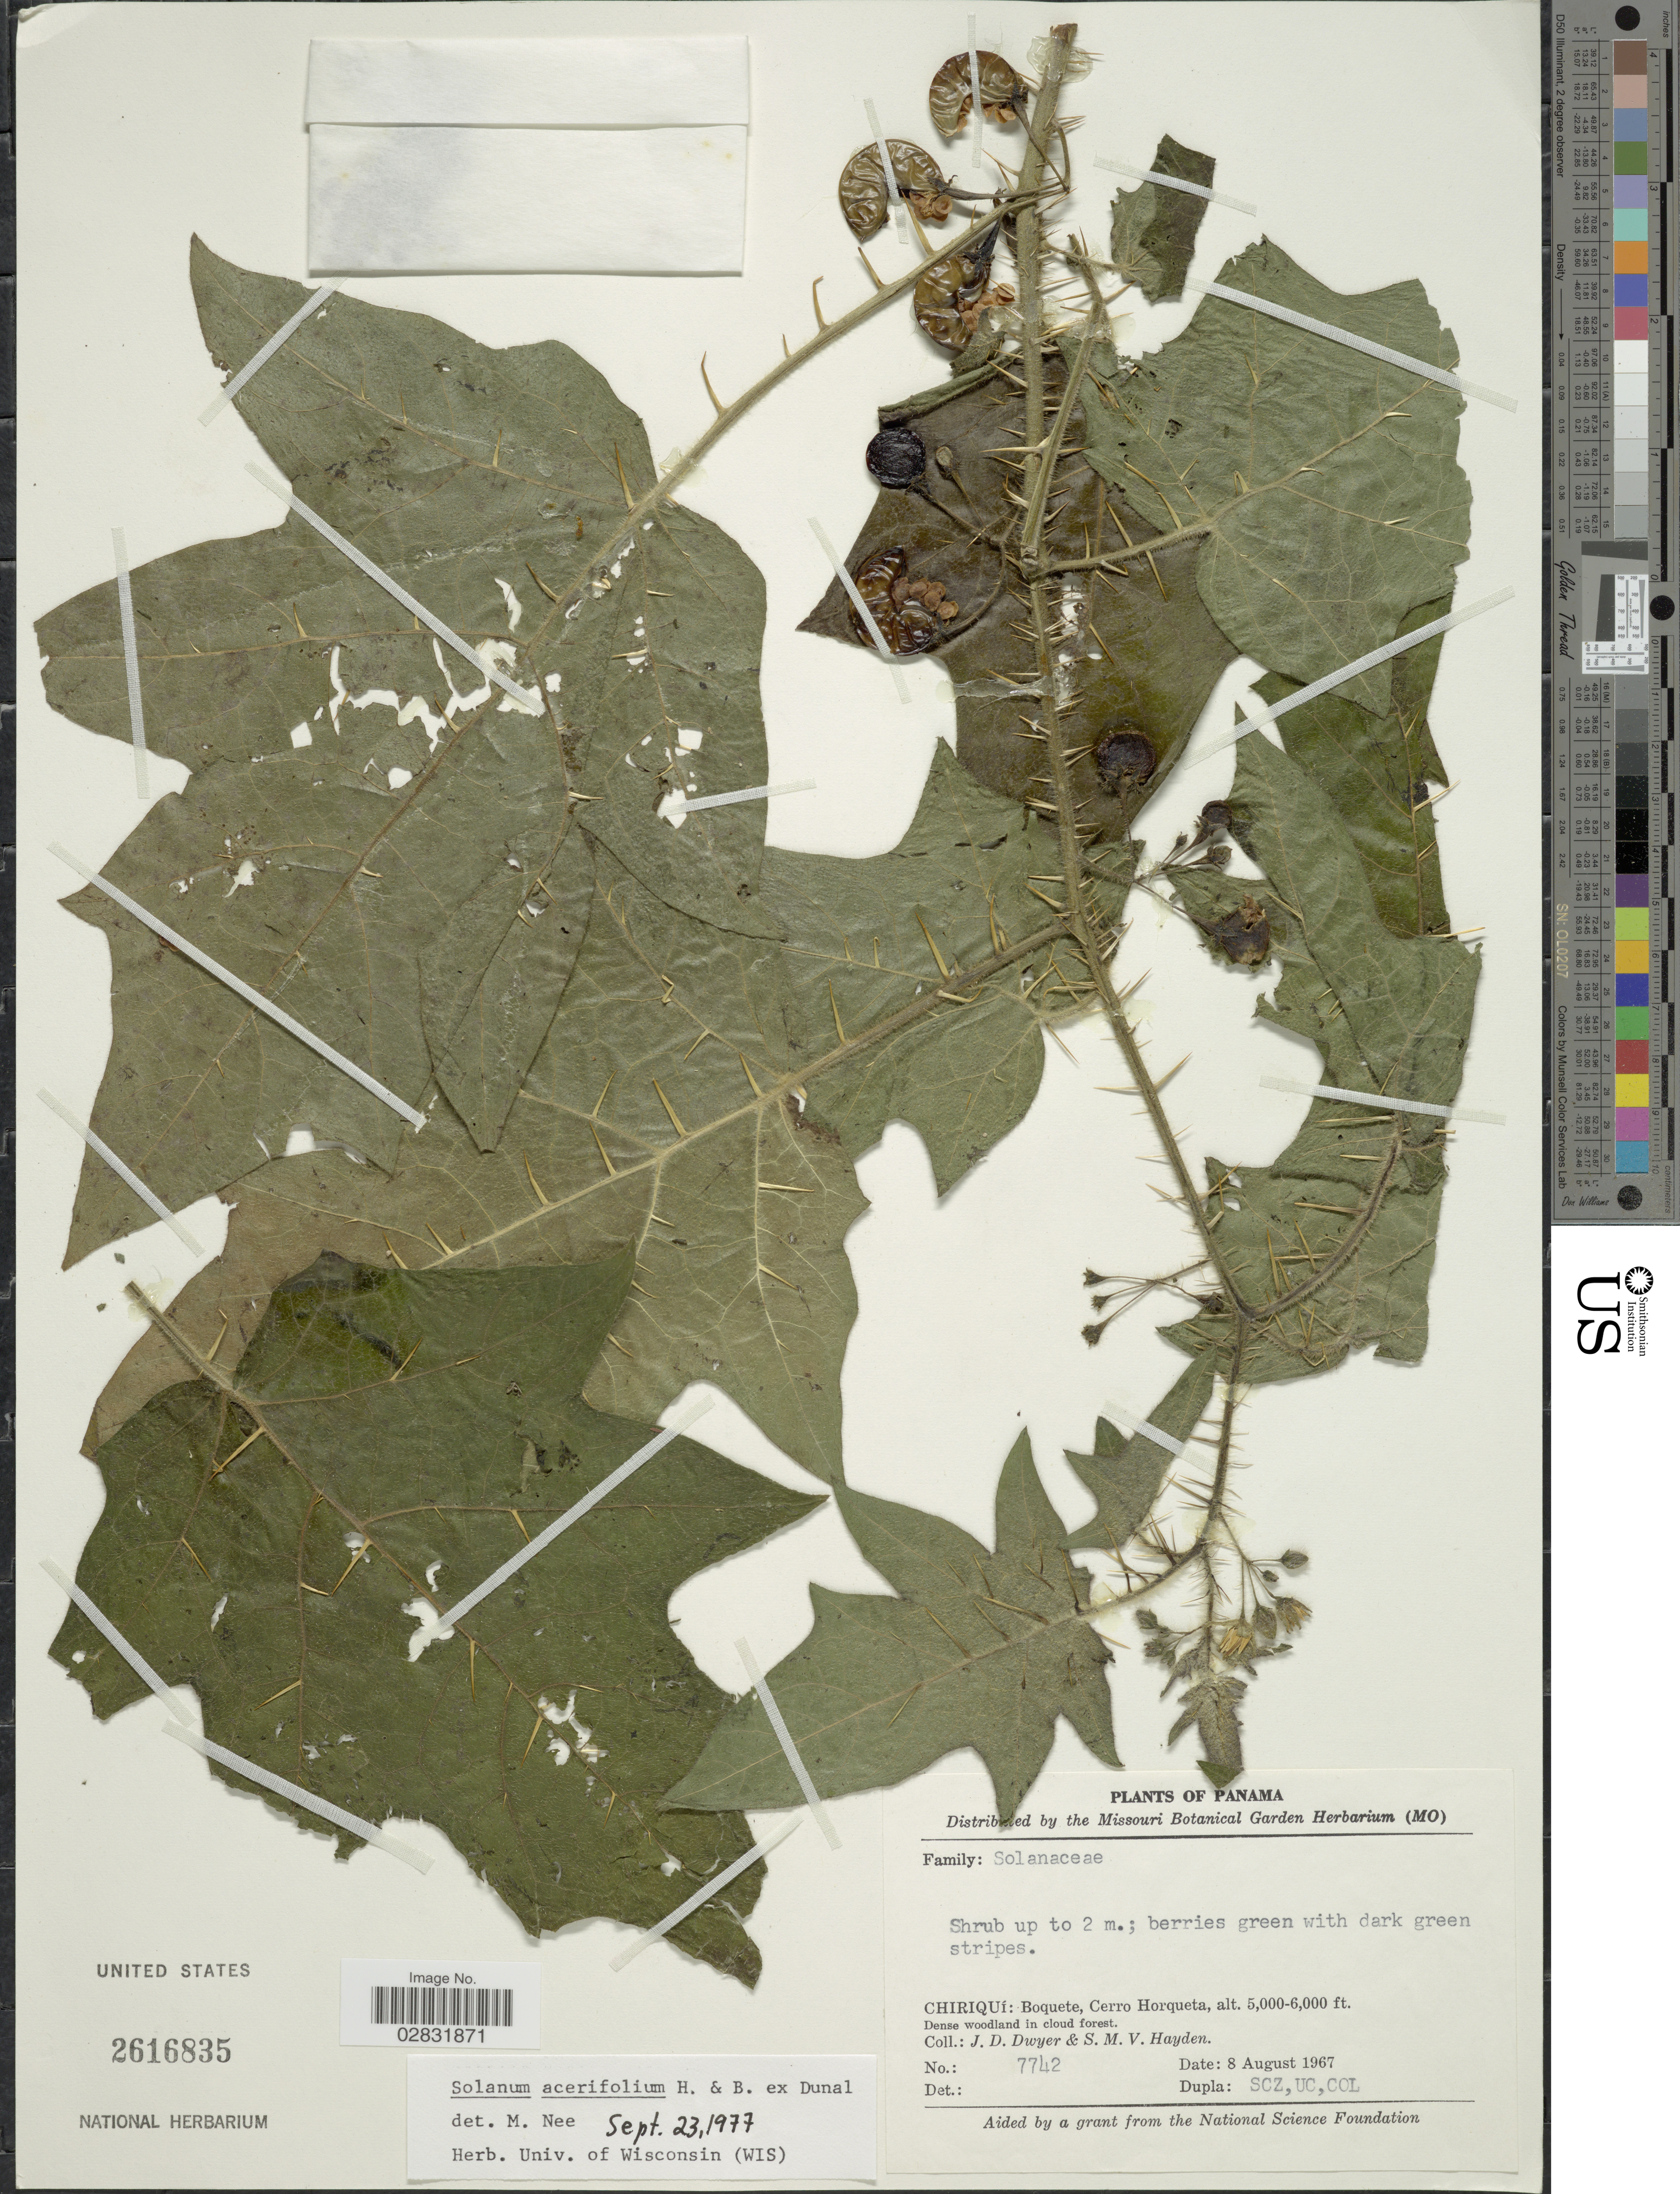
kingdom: Plantae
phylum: Tracheophyta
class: Magnoliopsida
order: Solanales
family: Solanaceae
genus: Solanum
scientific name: Solanum acerifolium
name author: Humb. & Bonpl. ex Dunal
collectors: J. D. Dwyer & S. M. Hayden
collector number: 7742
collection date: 1967-08-08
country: Panama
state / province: Chiriqui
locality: Boquete, Cerro Horqueta.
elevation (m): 1524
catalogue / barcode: US 2616835